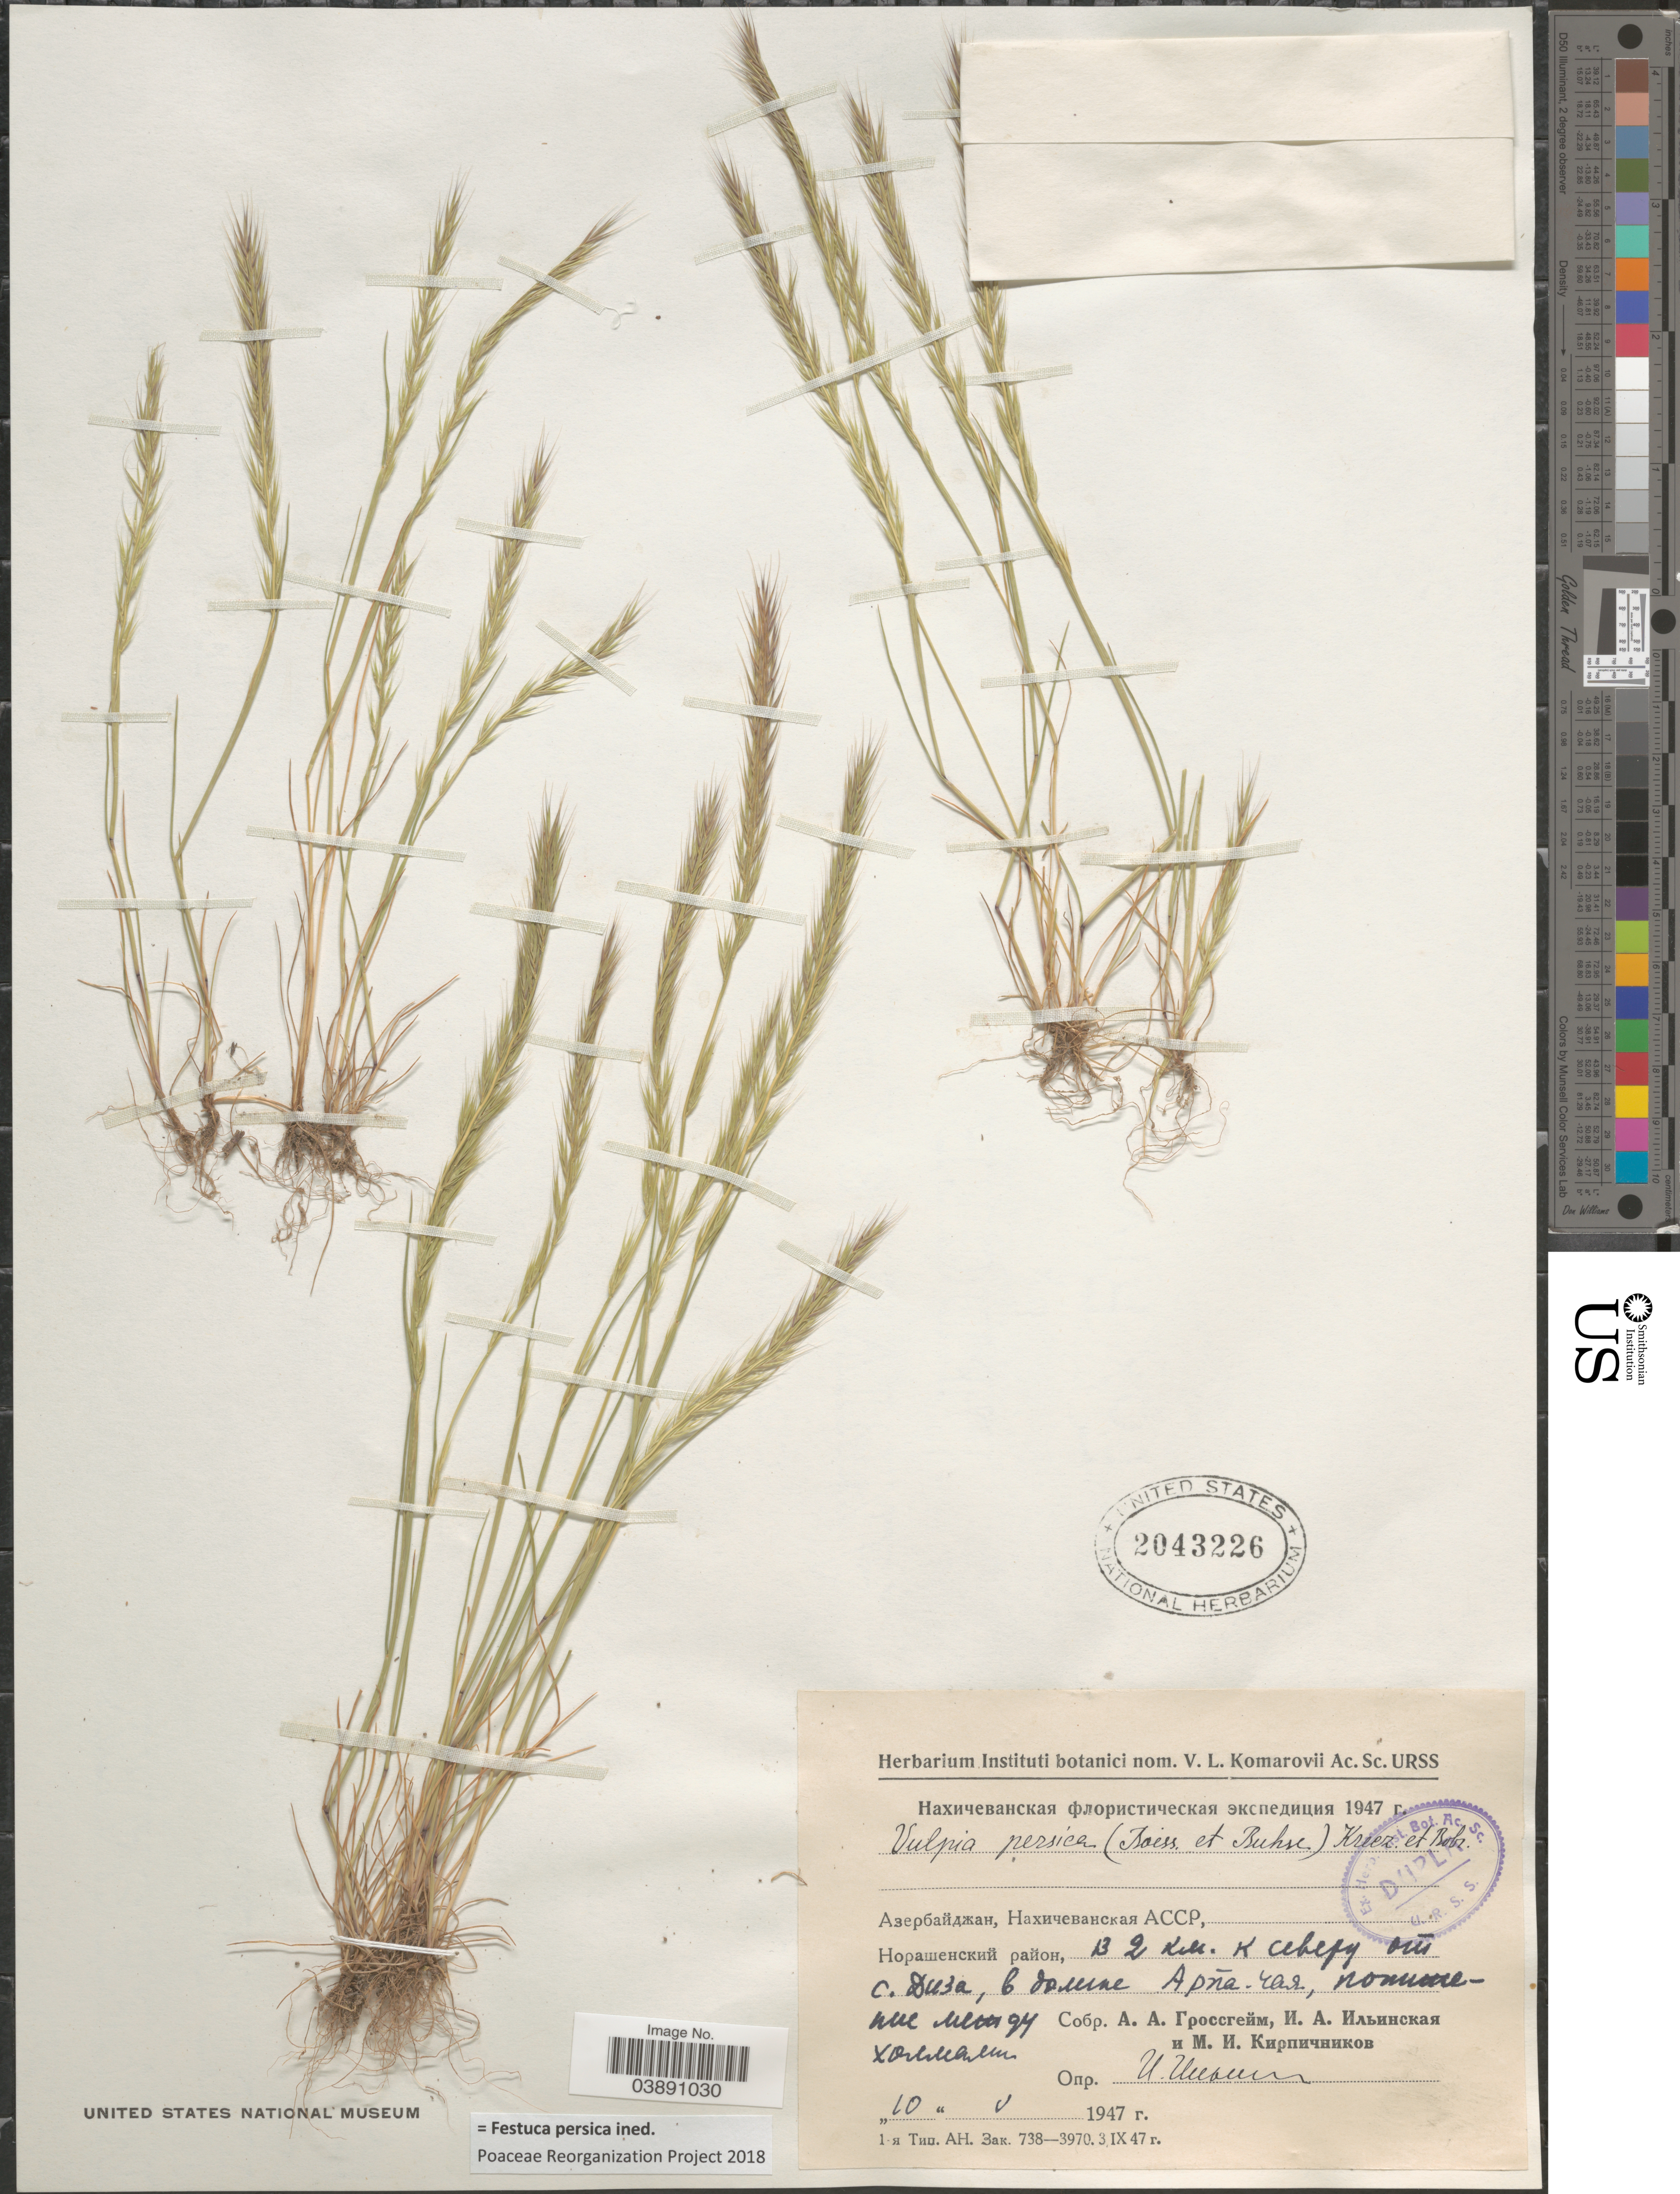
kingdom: Plantae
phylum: Tracheophyta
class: Liliopsida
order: Poales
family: Poaceae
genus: Festuca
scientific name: Festuca persica ined.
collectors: A. Grossgeim, I. Ilinskaya & M. Kirpichnikov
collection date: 1947-05-10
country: Azerbaijan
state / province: Nakhchivan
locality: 2 km N of village Diza, valley Arpachay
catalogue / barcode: US 2043226